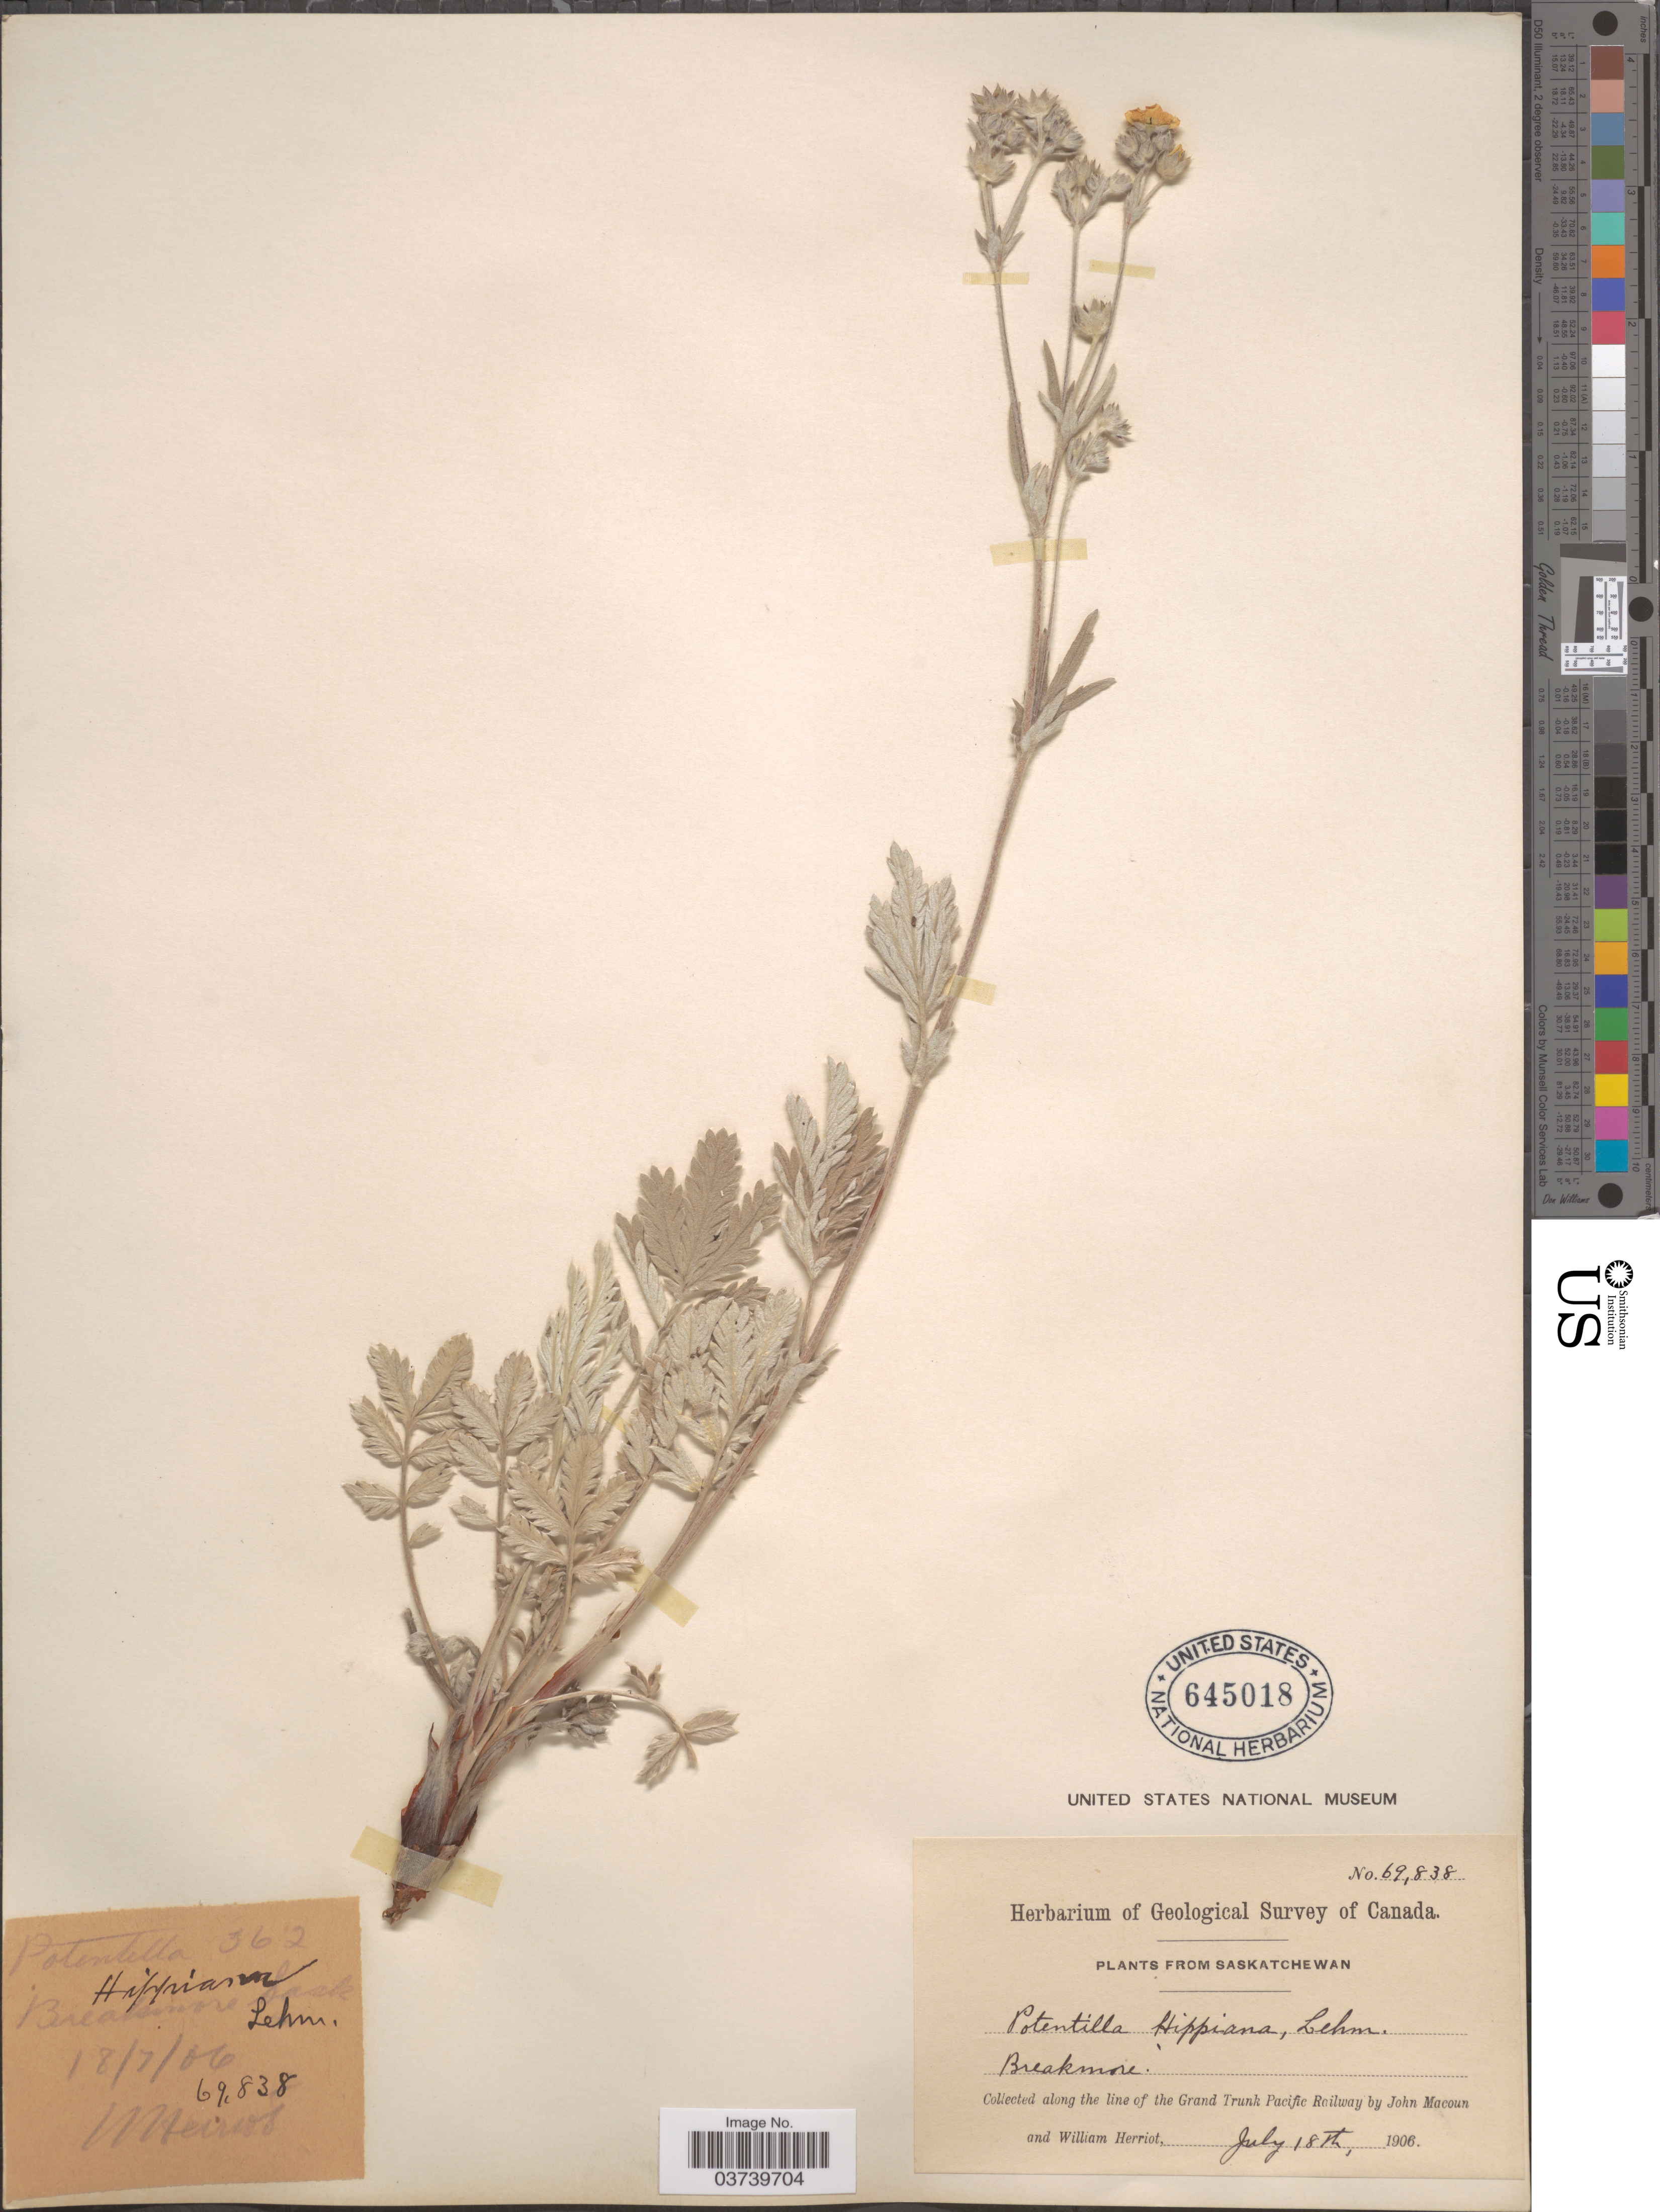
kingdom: Plantae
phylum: Tracheophyta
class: Magnoliopsida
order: Rosales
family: Rosaceae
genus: Potentilla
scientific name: Potentilla hippiana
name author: Lehm.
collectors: J. Macoun & W. Herriot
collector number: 69838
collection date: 1906-07-18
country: Canada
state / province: Saskatchewan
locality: Breakmore. Along the line of the Grand Trunk Pacific Railway.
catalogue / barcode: US 645018